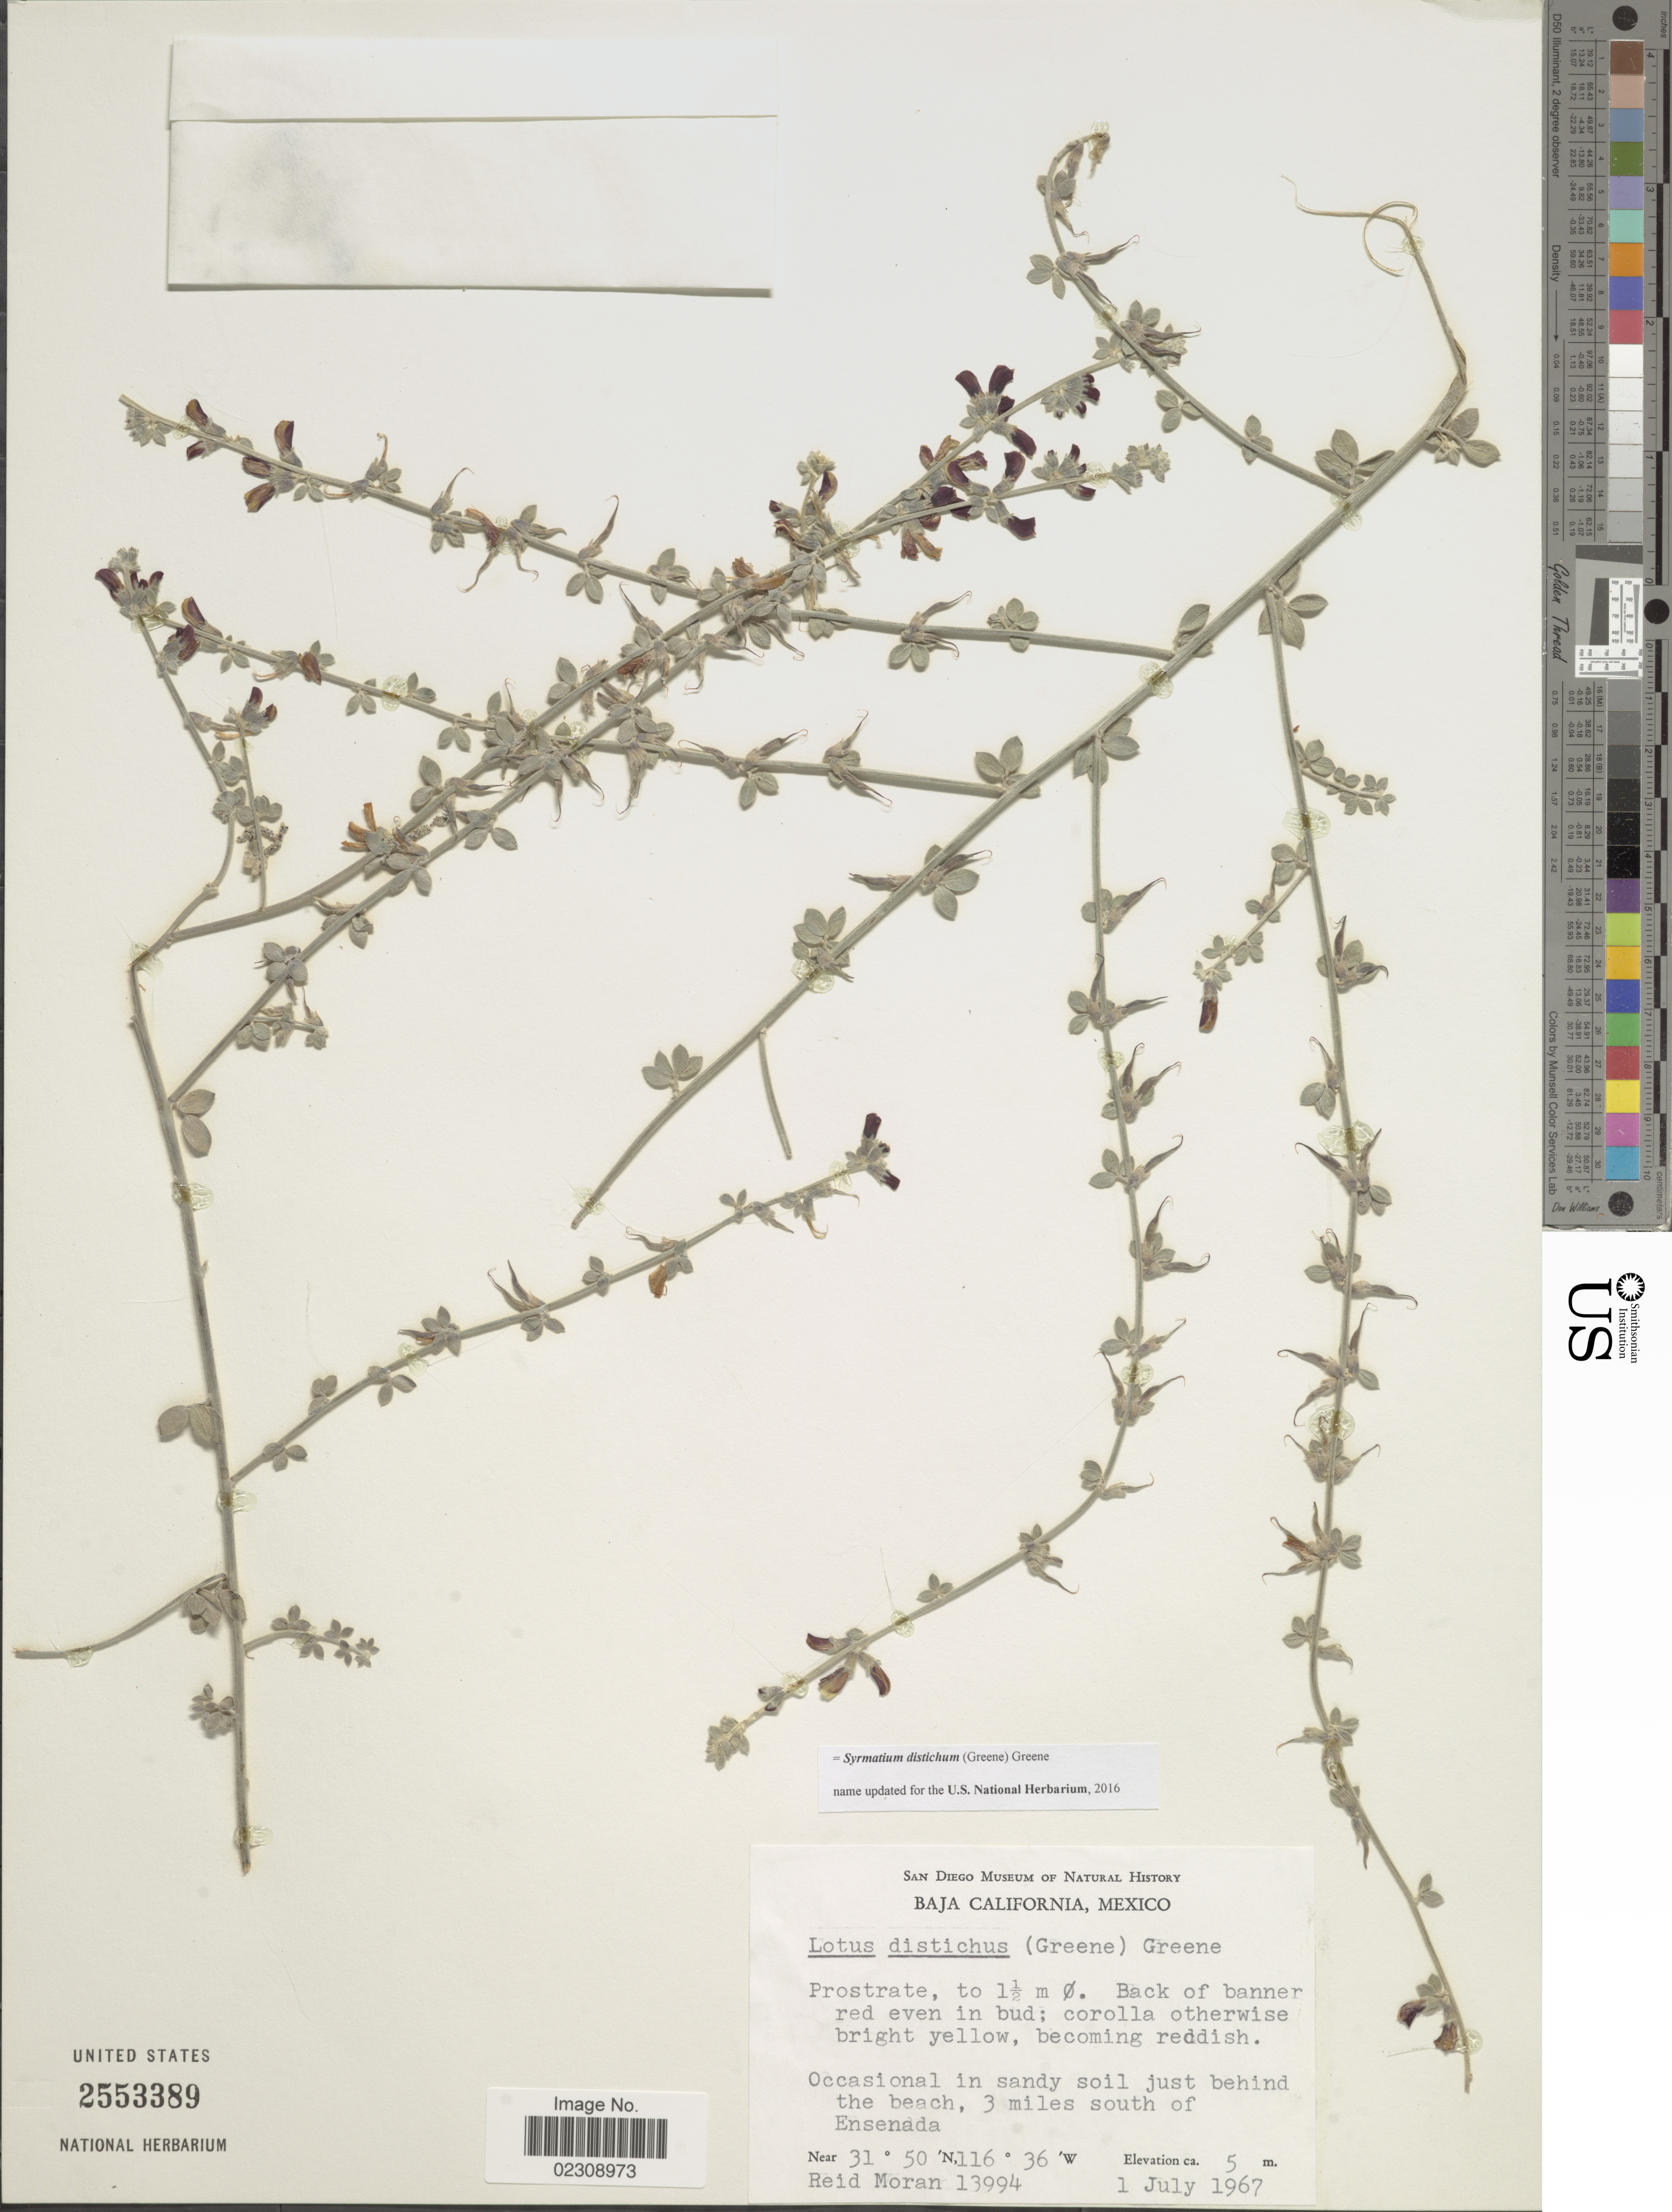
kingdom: Plantae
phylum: Tracheophyta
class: Magnoliopsida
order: Fabales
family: Fabaceae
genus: Syrmatium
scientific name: Syrmatium distichum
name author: (Greene) Greene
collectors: R. V. Moran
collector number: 13994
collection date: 1967-07-01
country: Mexico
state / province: Baja California Norte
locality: Occasional in sandy soil just behind the beach, 3 miles south of Ensenada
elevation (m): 5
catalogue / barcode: US 2553389